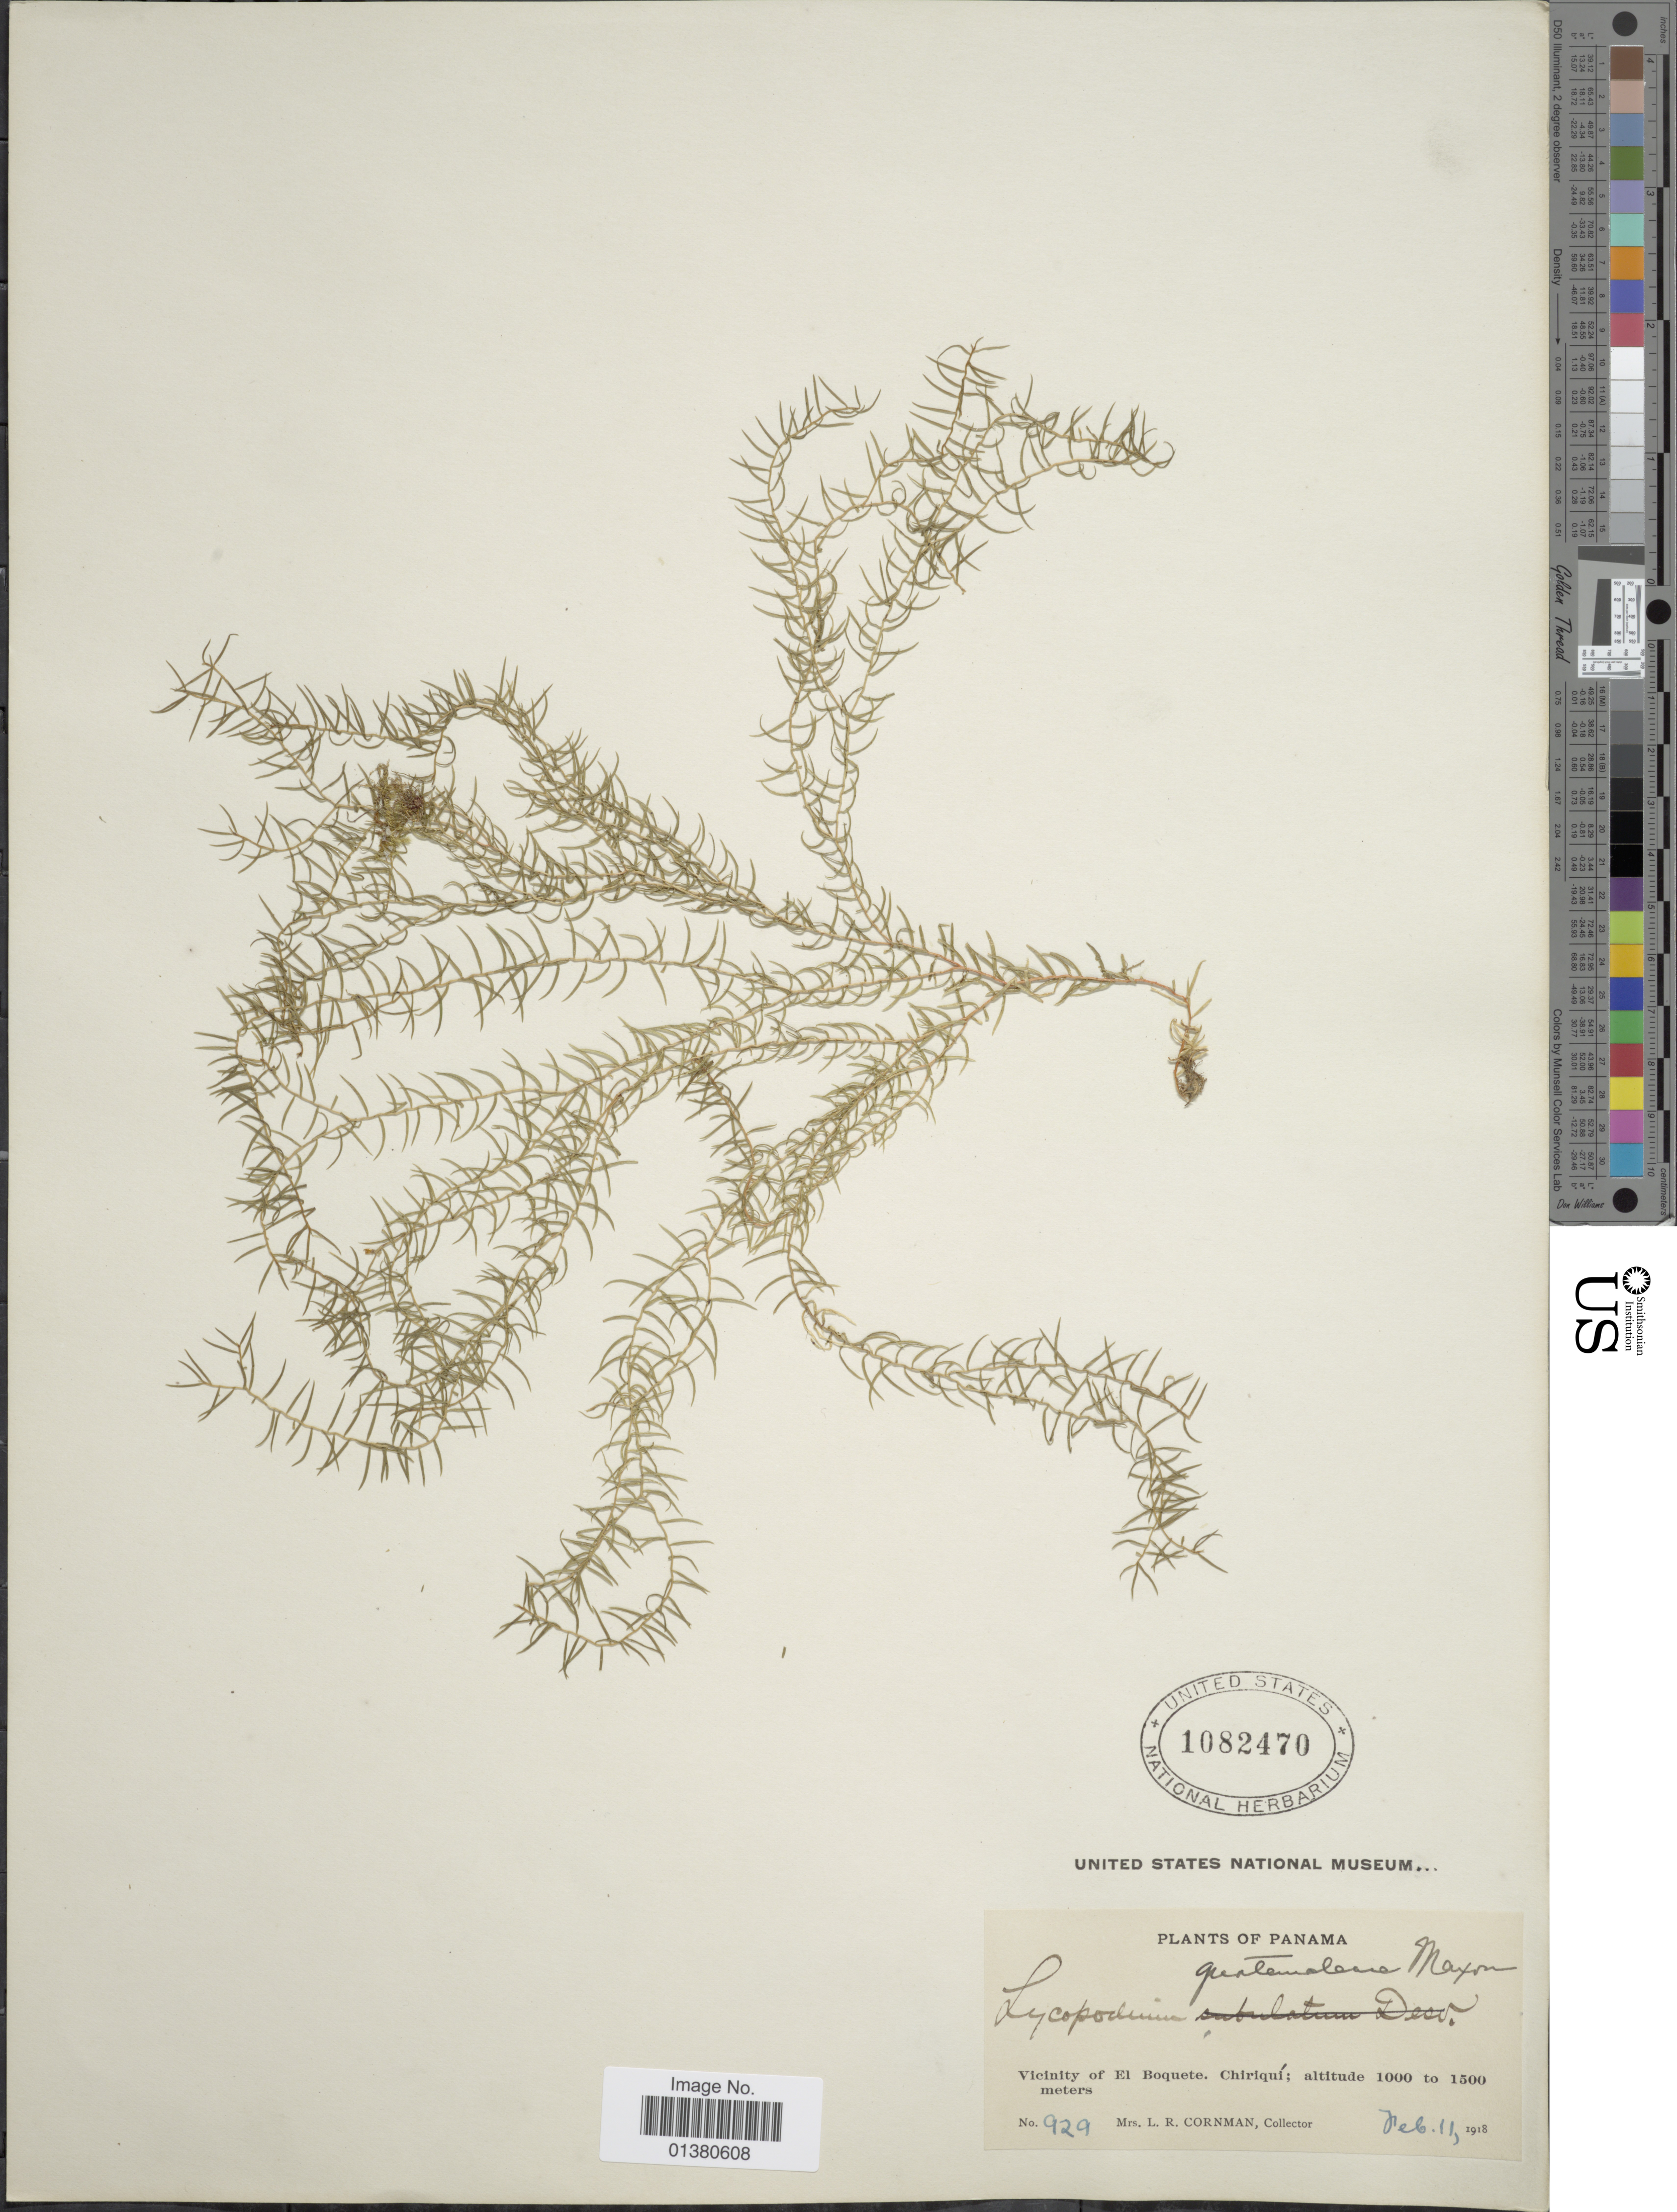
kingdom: Plantae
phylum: Tracheophyta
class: Lycopodiopsida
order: Lycopodiales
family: Lycopodiaceae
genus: Phlegmariurus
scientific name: Phlegmariurus capillaris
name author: (Sodiro) B. Øllg.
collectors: L. Cornman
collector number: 929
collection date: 1918-02-11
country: Panama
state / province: Chiriqui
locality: Vicinity of El Boquete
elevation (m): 1000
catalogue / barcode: US 1082470